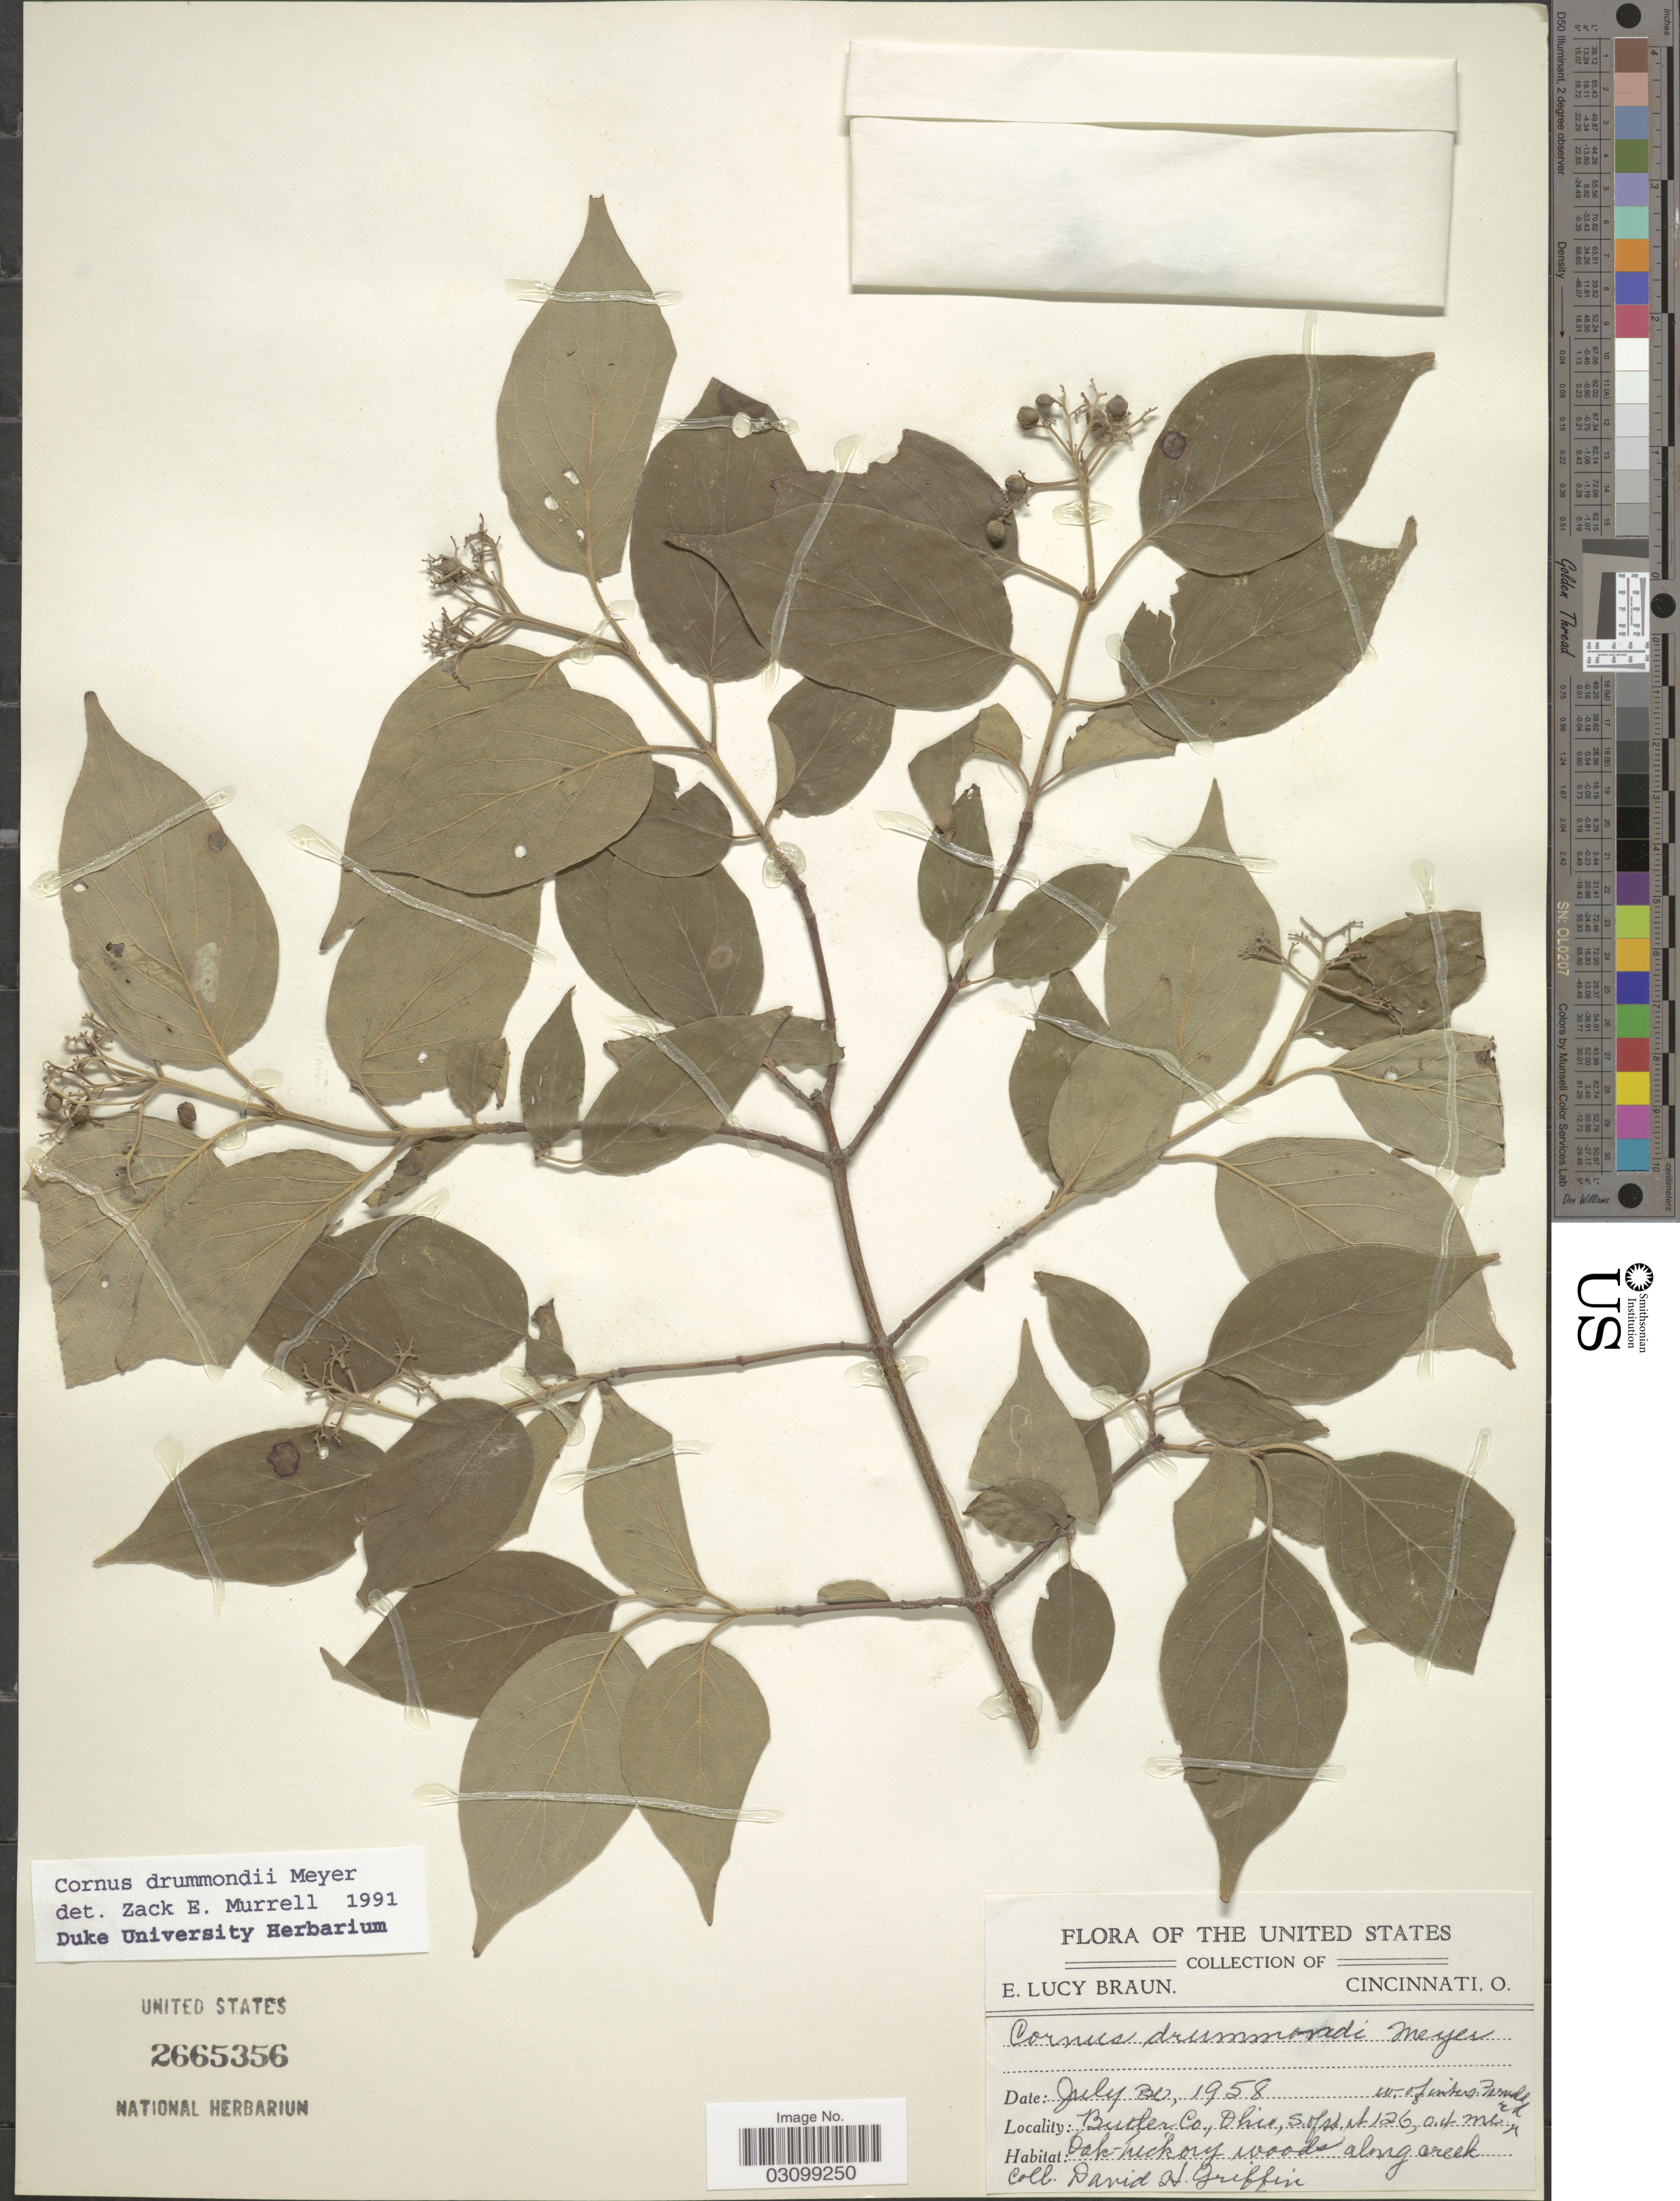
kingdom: Plantae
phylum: Tracheophyta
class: Magnoliopsida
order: Cornales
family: Cornaceae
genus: Cornus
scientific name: Cornus drummondii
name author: C.A. Mey.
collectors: D. H. Griffin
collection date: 1958-07-30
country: United States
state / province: Ohio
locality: Butler Co., S. of St. rt. 126, 0.4 mi. W. of inters [interpreted] Fernald [interpreted] rd.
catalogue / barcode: US 2665356